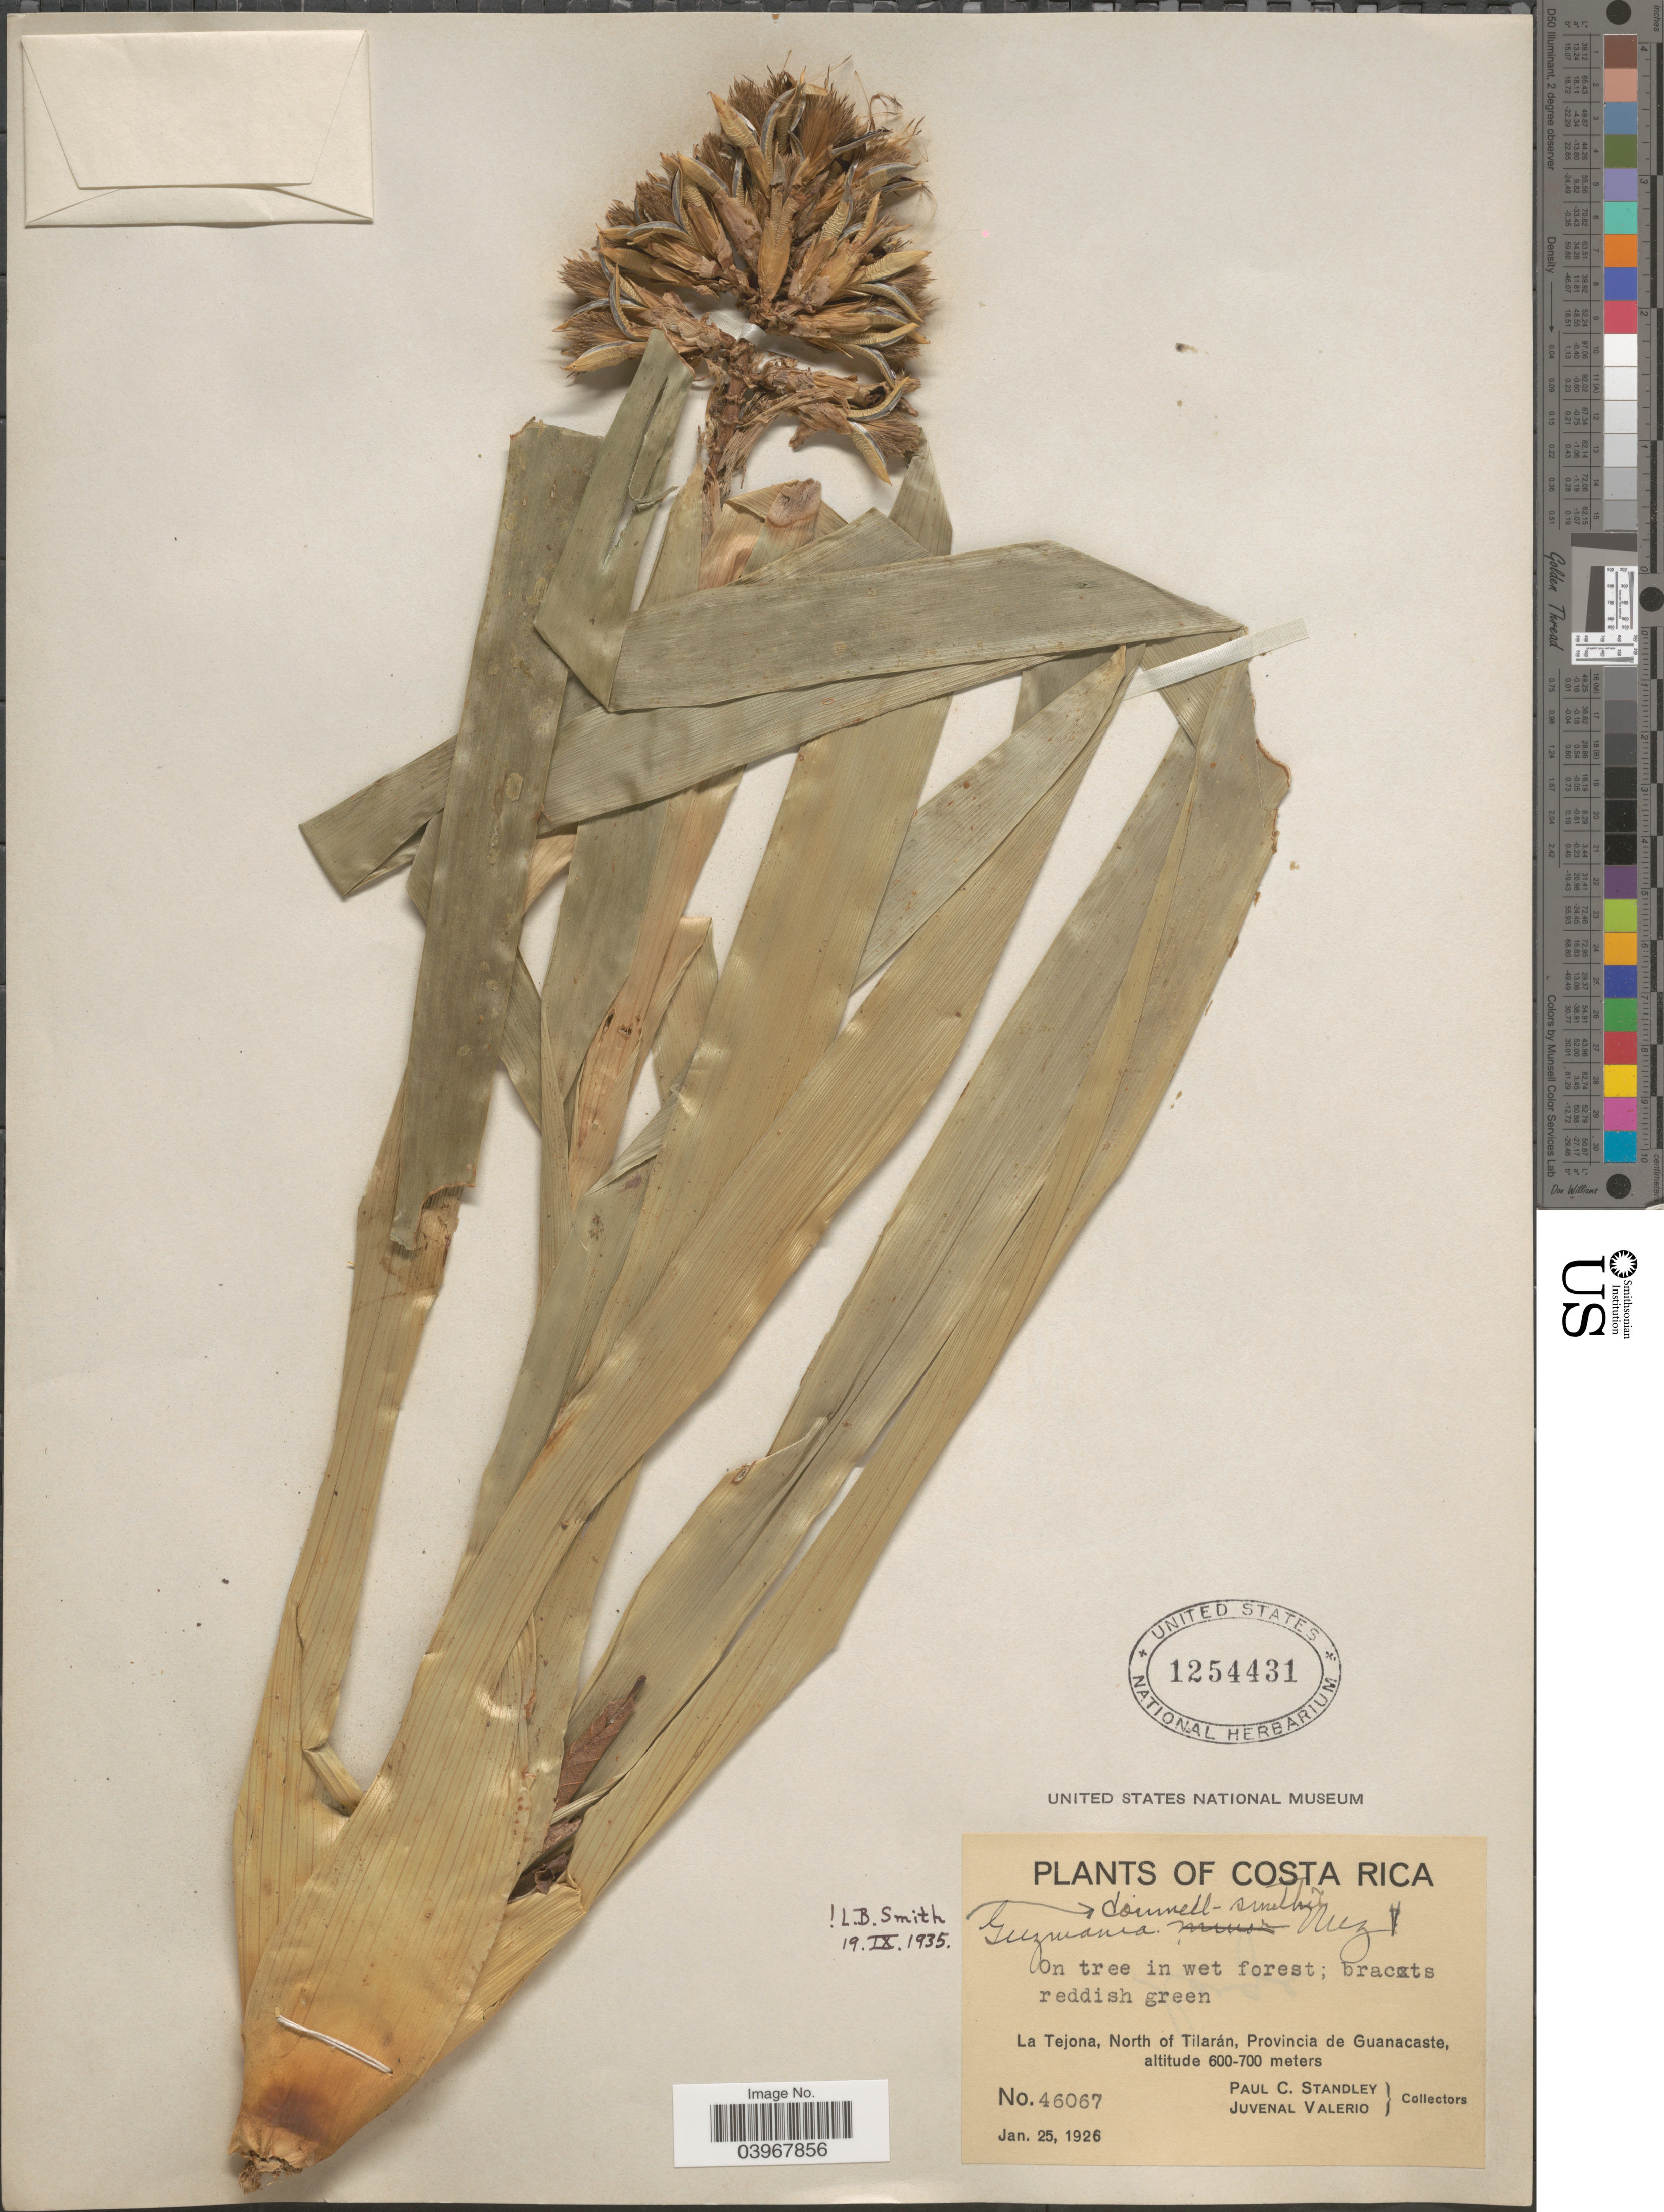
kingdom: Plantae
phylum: Tracheophyta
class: Liliopsida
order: Poales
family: Bromeliaceae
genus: Guzmania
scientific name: Guzmania donnellsmithii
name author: Mez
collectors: P. C. Standley & J. Valerio R.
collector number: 46067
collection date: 1926-01-25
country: Costa Rica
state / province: Guanacaste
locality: La Tejona, North of Tilarán.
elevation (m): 600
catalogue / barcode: US 1254431